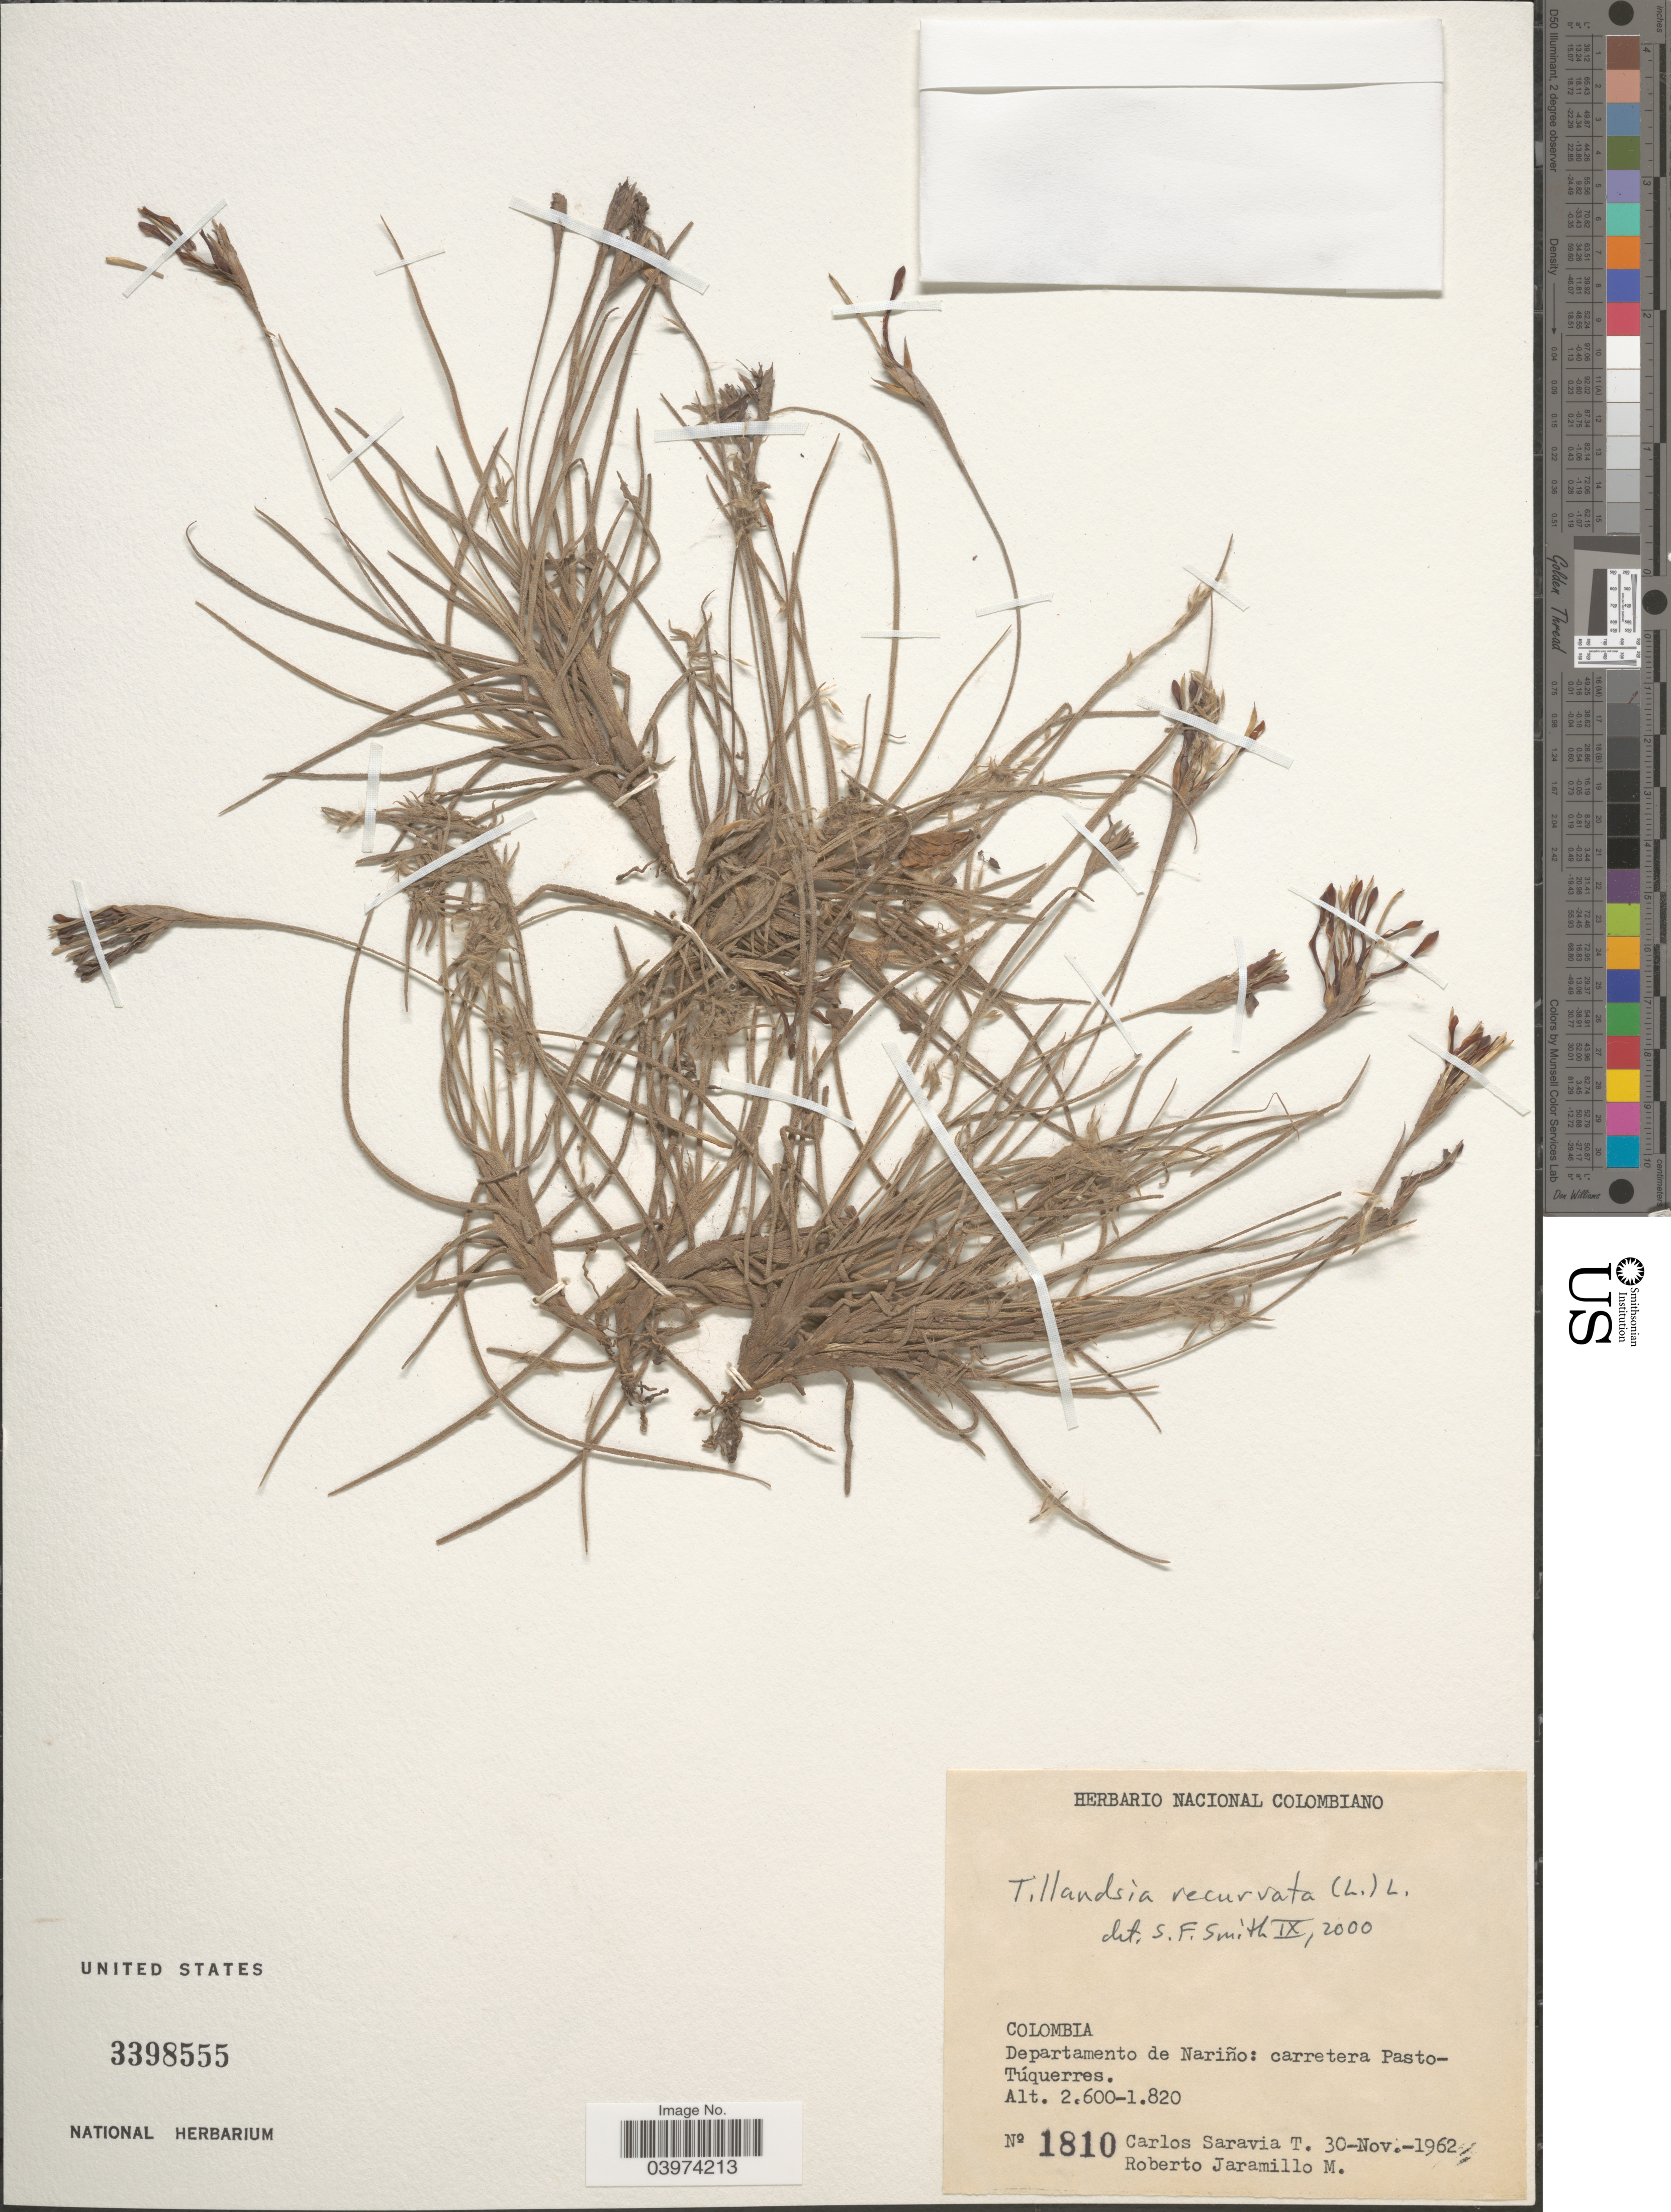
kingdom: Plantae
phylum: Tracheophyta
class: Liliopsida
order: Poales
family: Bromeliaceae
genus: Tillandsia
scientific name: Tillandsia recurvata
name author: L.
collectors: C. Saravia T. & R. Jaramillo M.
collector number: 1810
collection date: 1962-11-30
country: Colombia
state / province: Nariño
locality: Departamento de Nariño: carretera Pasto-Túquerres.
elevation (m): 1820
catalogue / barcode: US 3398555